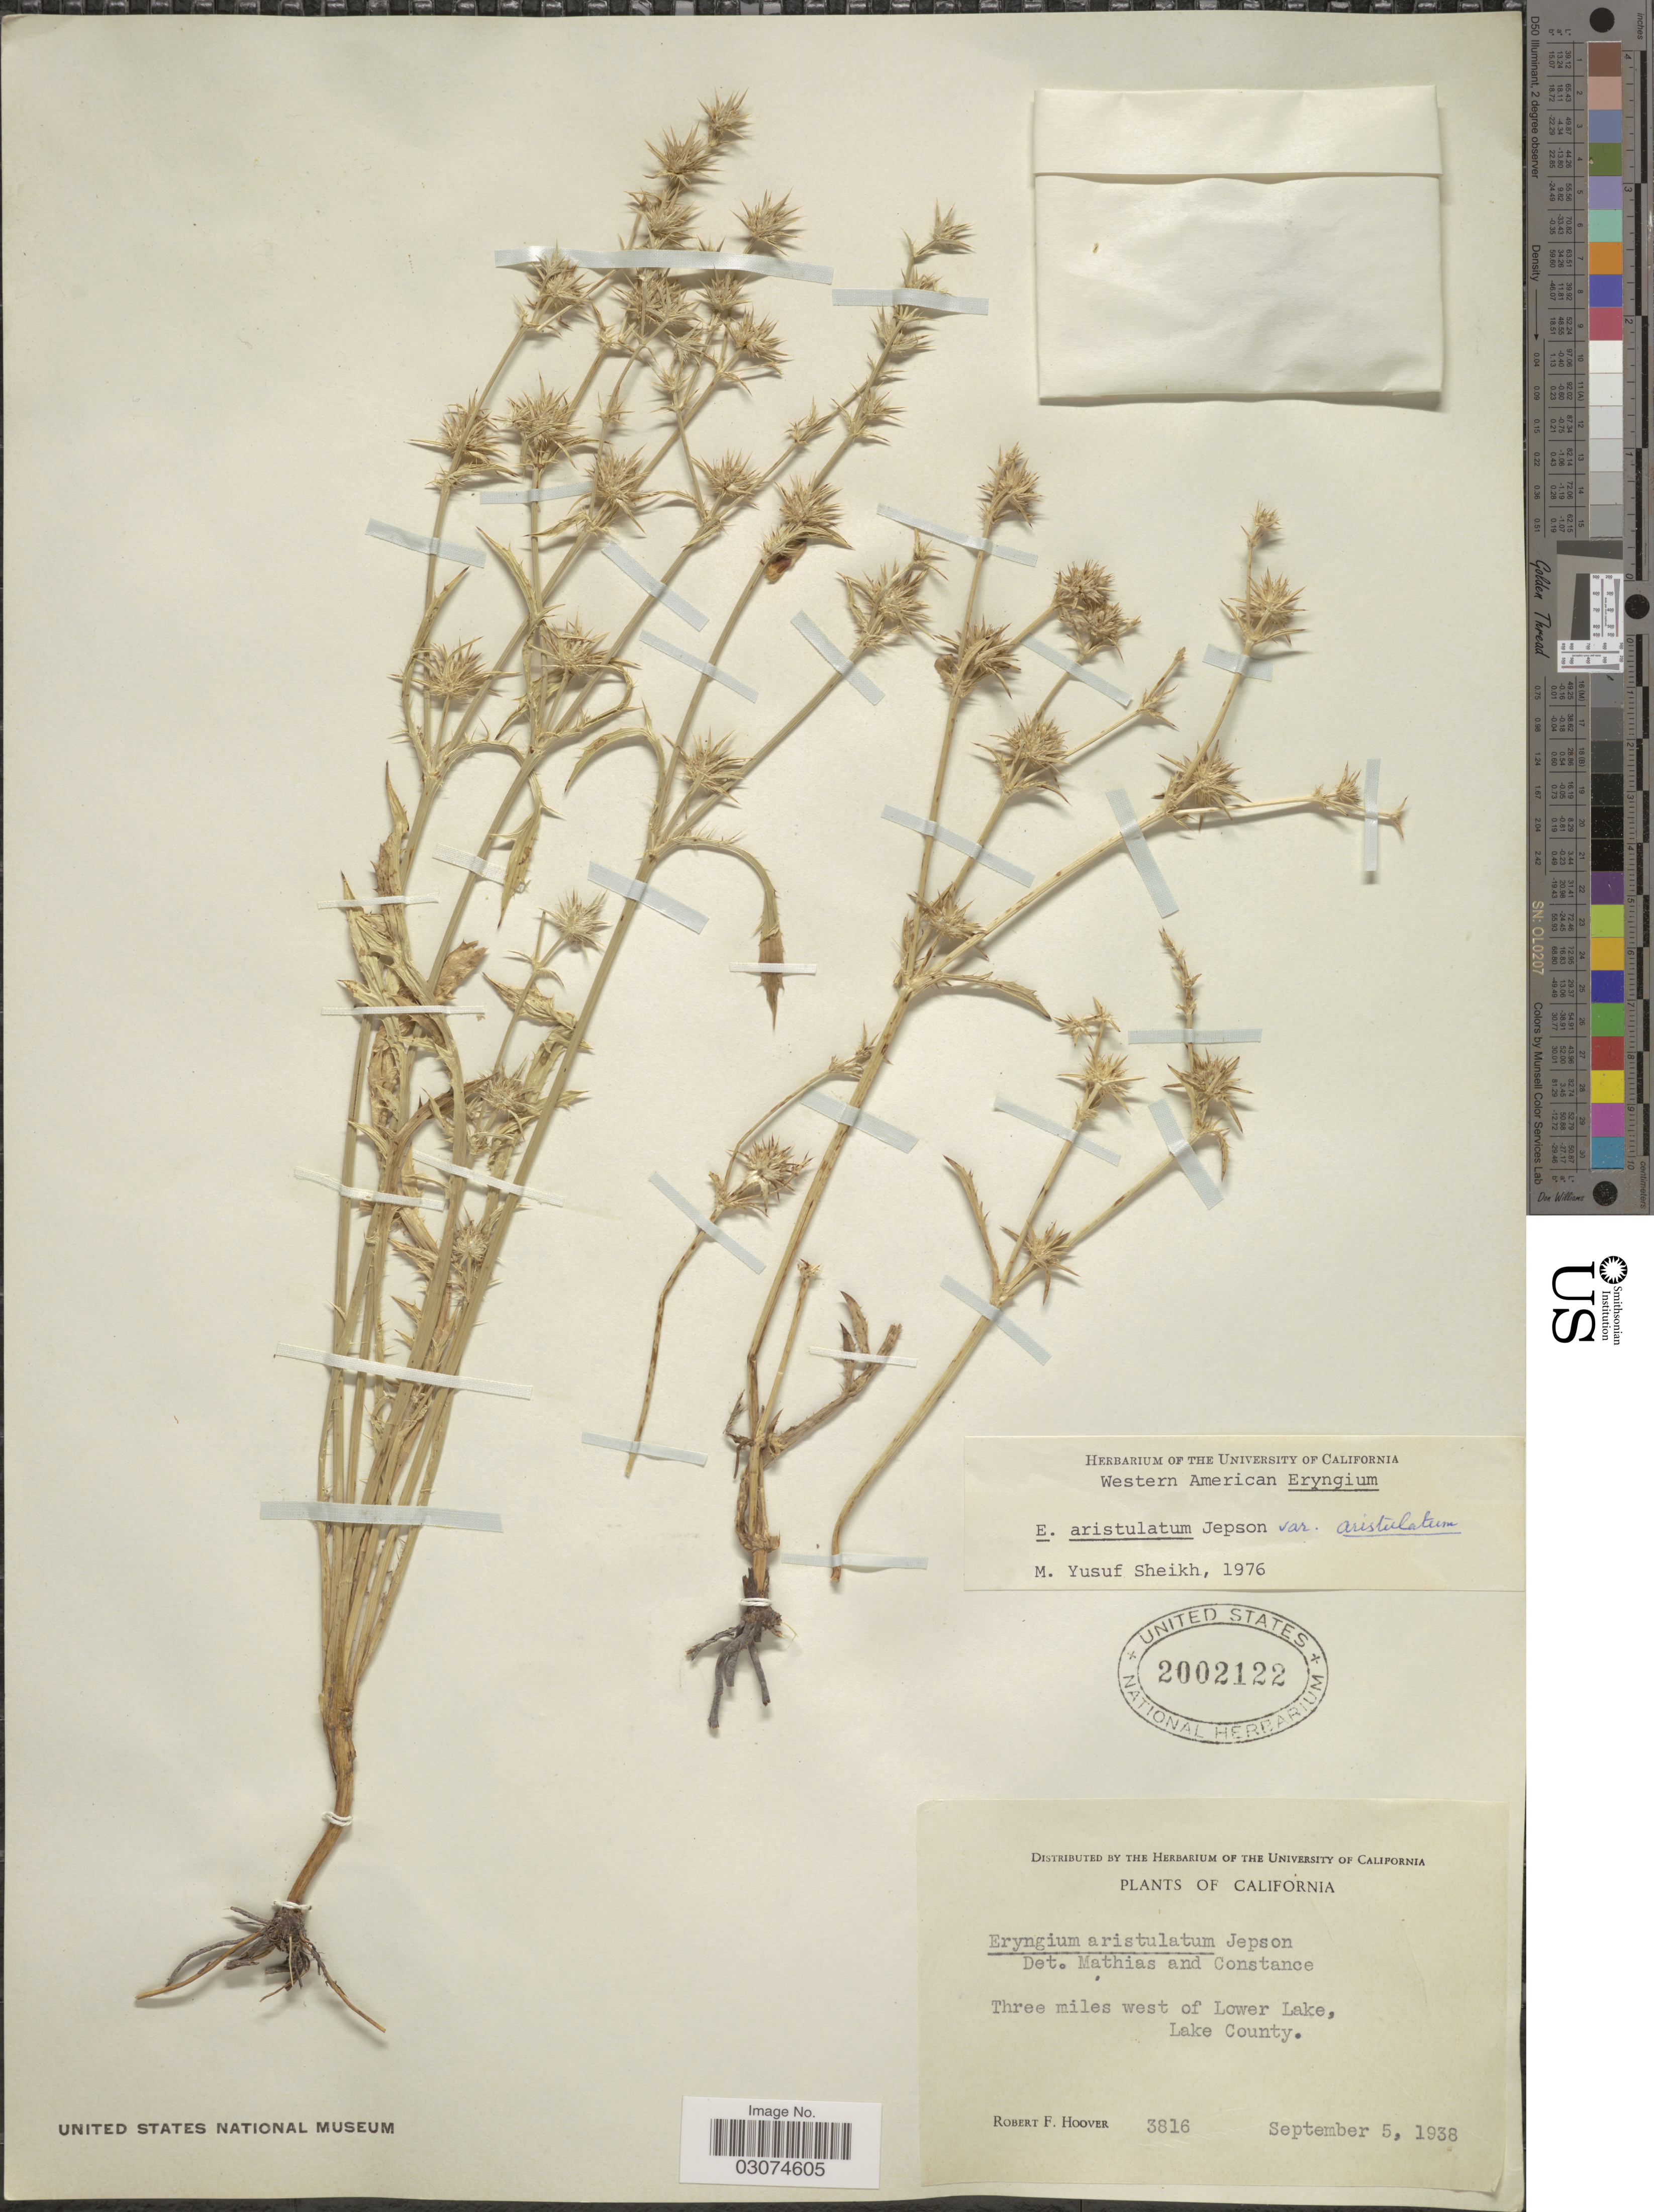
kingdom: Plantae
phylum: Tracheophyta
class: Magnoliopsida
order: Apiales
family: Apiaceae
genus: Eryngium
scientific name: Eryngium aristulatum var. aristulatum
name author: Jeps.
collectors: R. F. Hoover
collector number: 3816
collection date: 1938-09-05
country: United States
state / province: California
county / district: Lake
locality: Three miles west of Lower Lake, Lake County.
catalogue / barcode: US 2002122